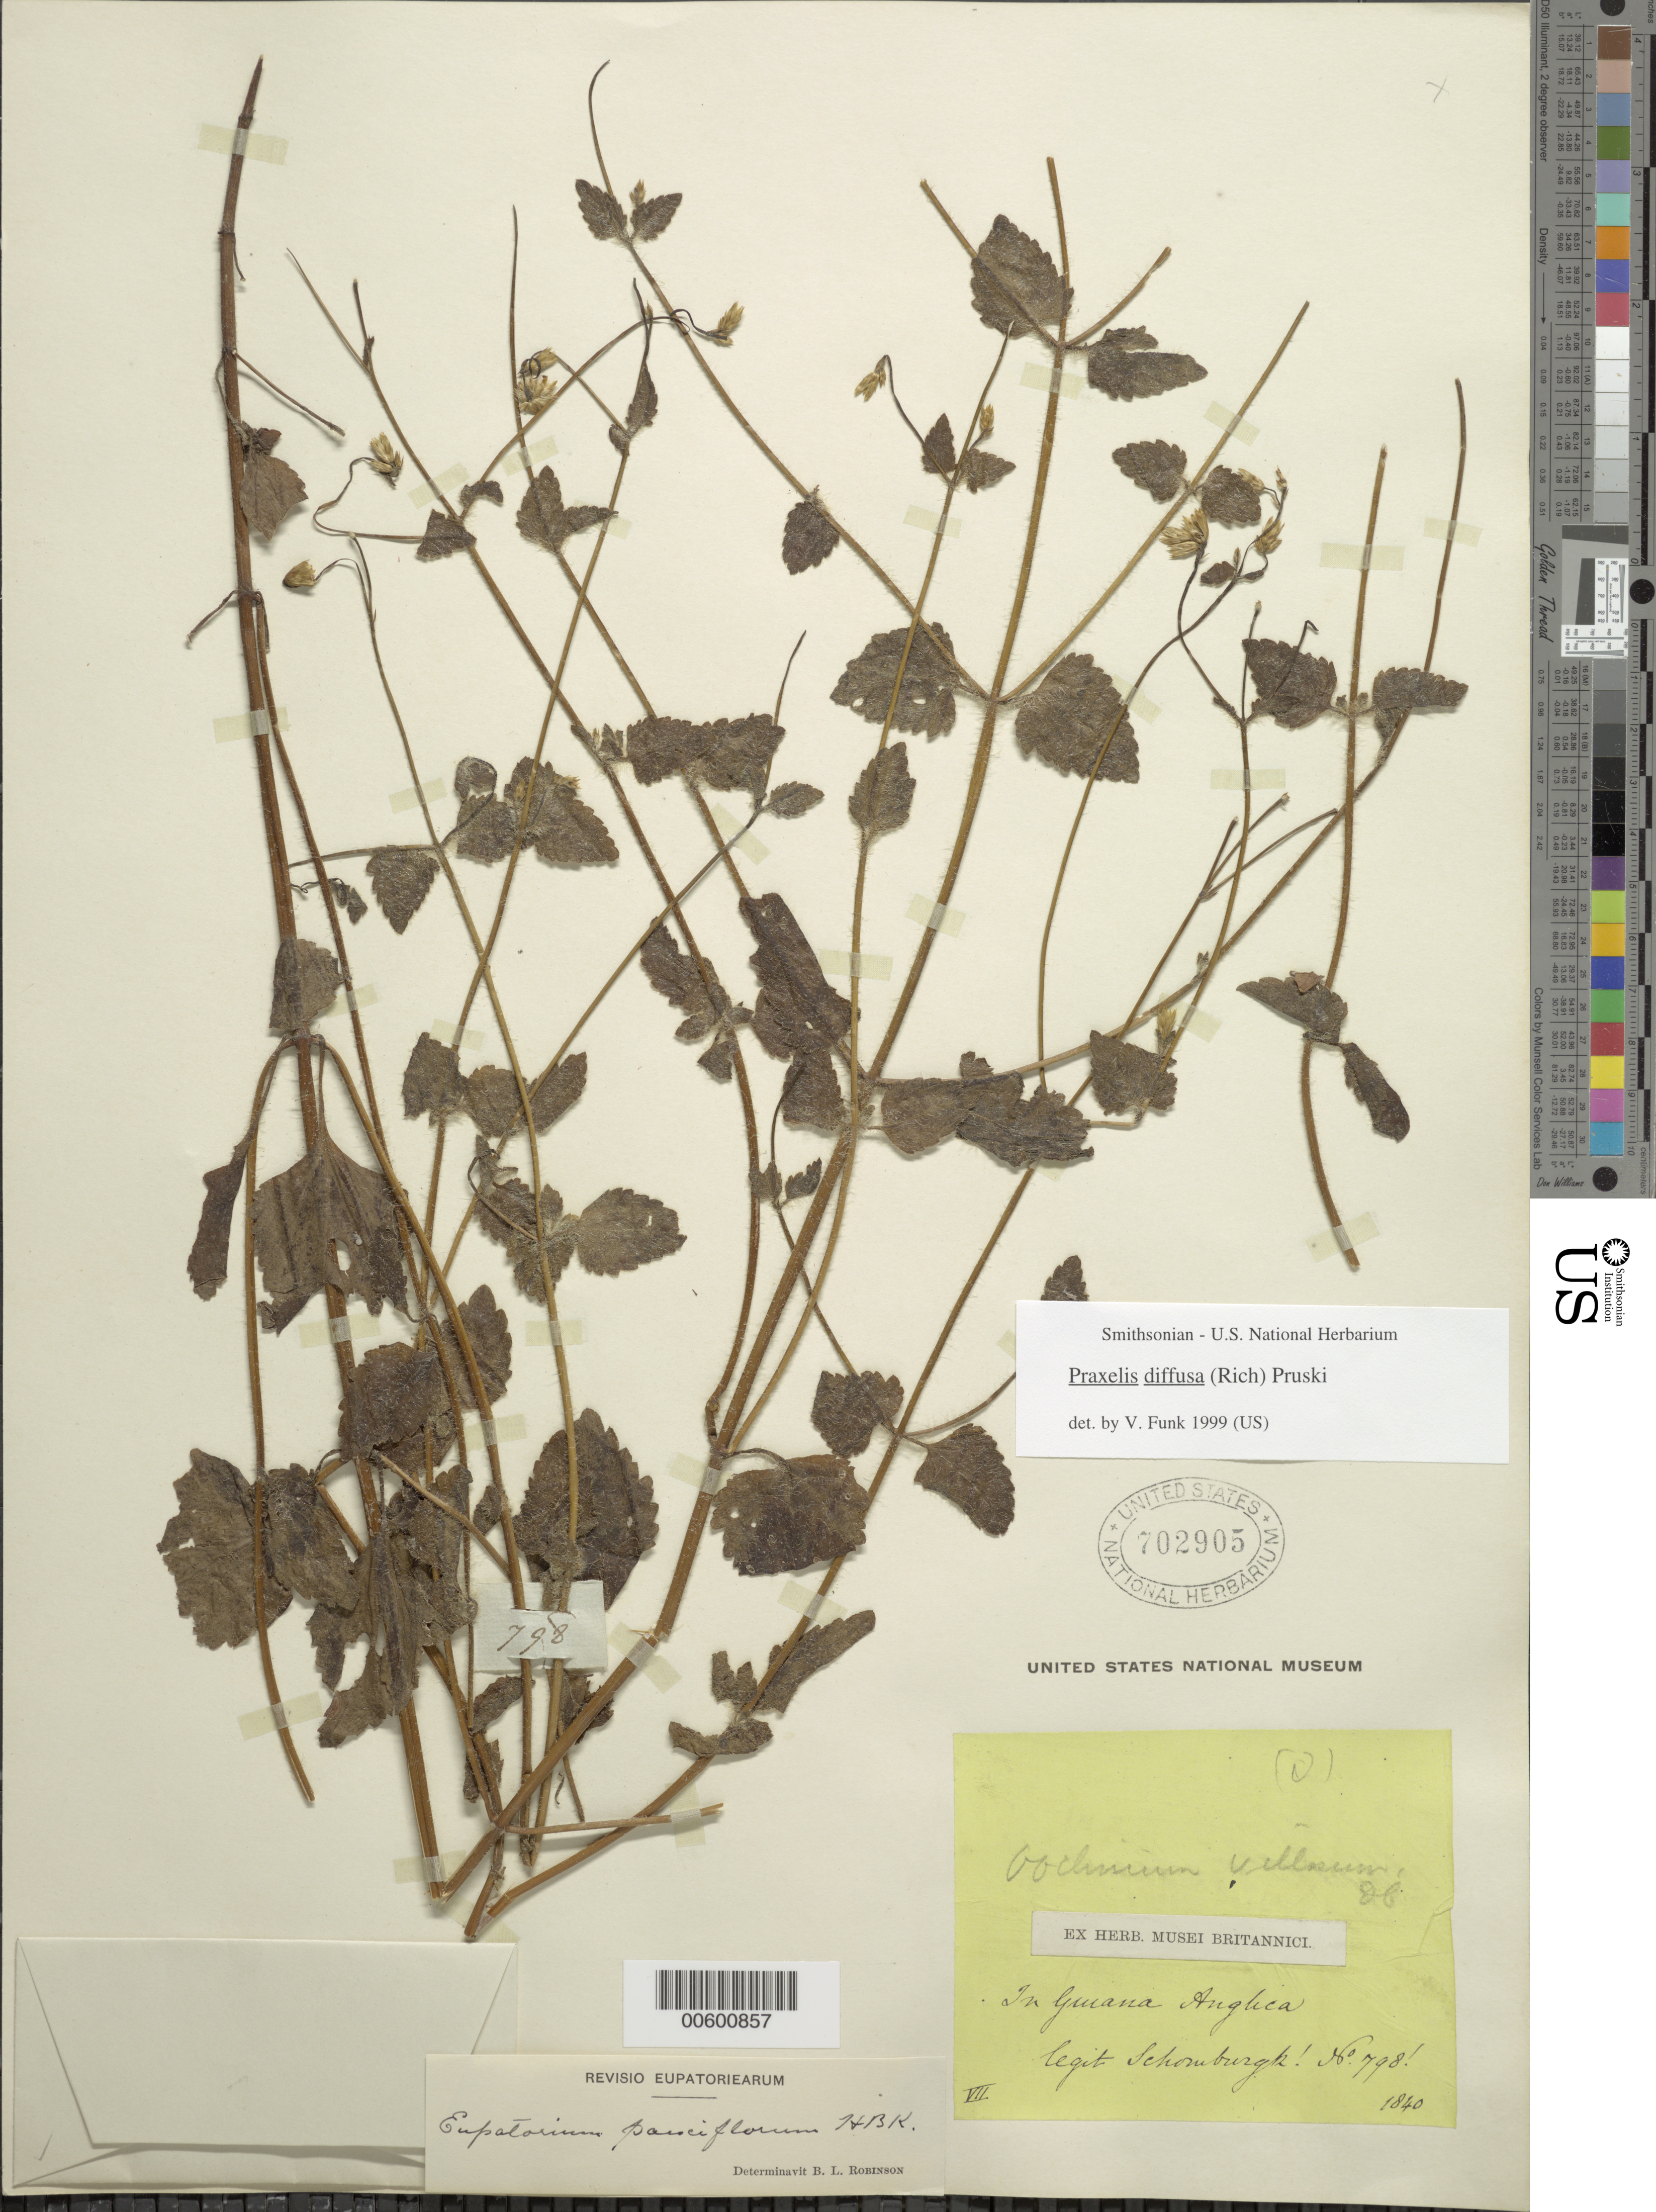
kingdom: Plantae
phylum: Tracheophyta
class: Magnoliopsida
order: Asterales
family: Asteraceae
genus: Praxelis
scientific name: Praxelis diffusa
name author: (Rich.) Pruski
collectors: R. H. Schomburgk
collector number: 798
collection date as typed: July 1840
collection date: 1840-07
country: Guyana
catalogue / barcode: US 702905